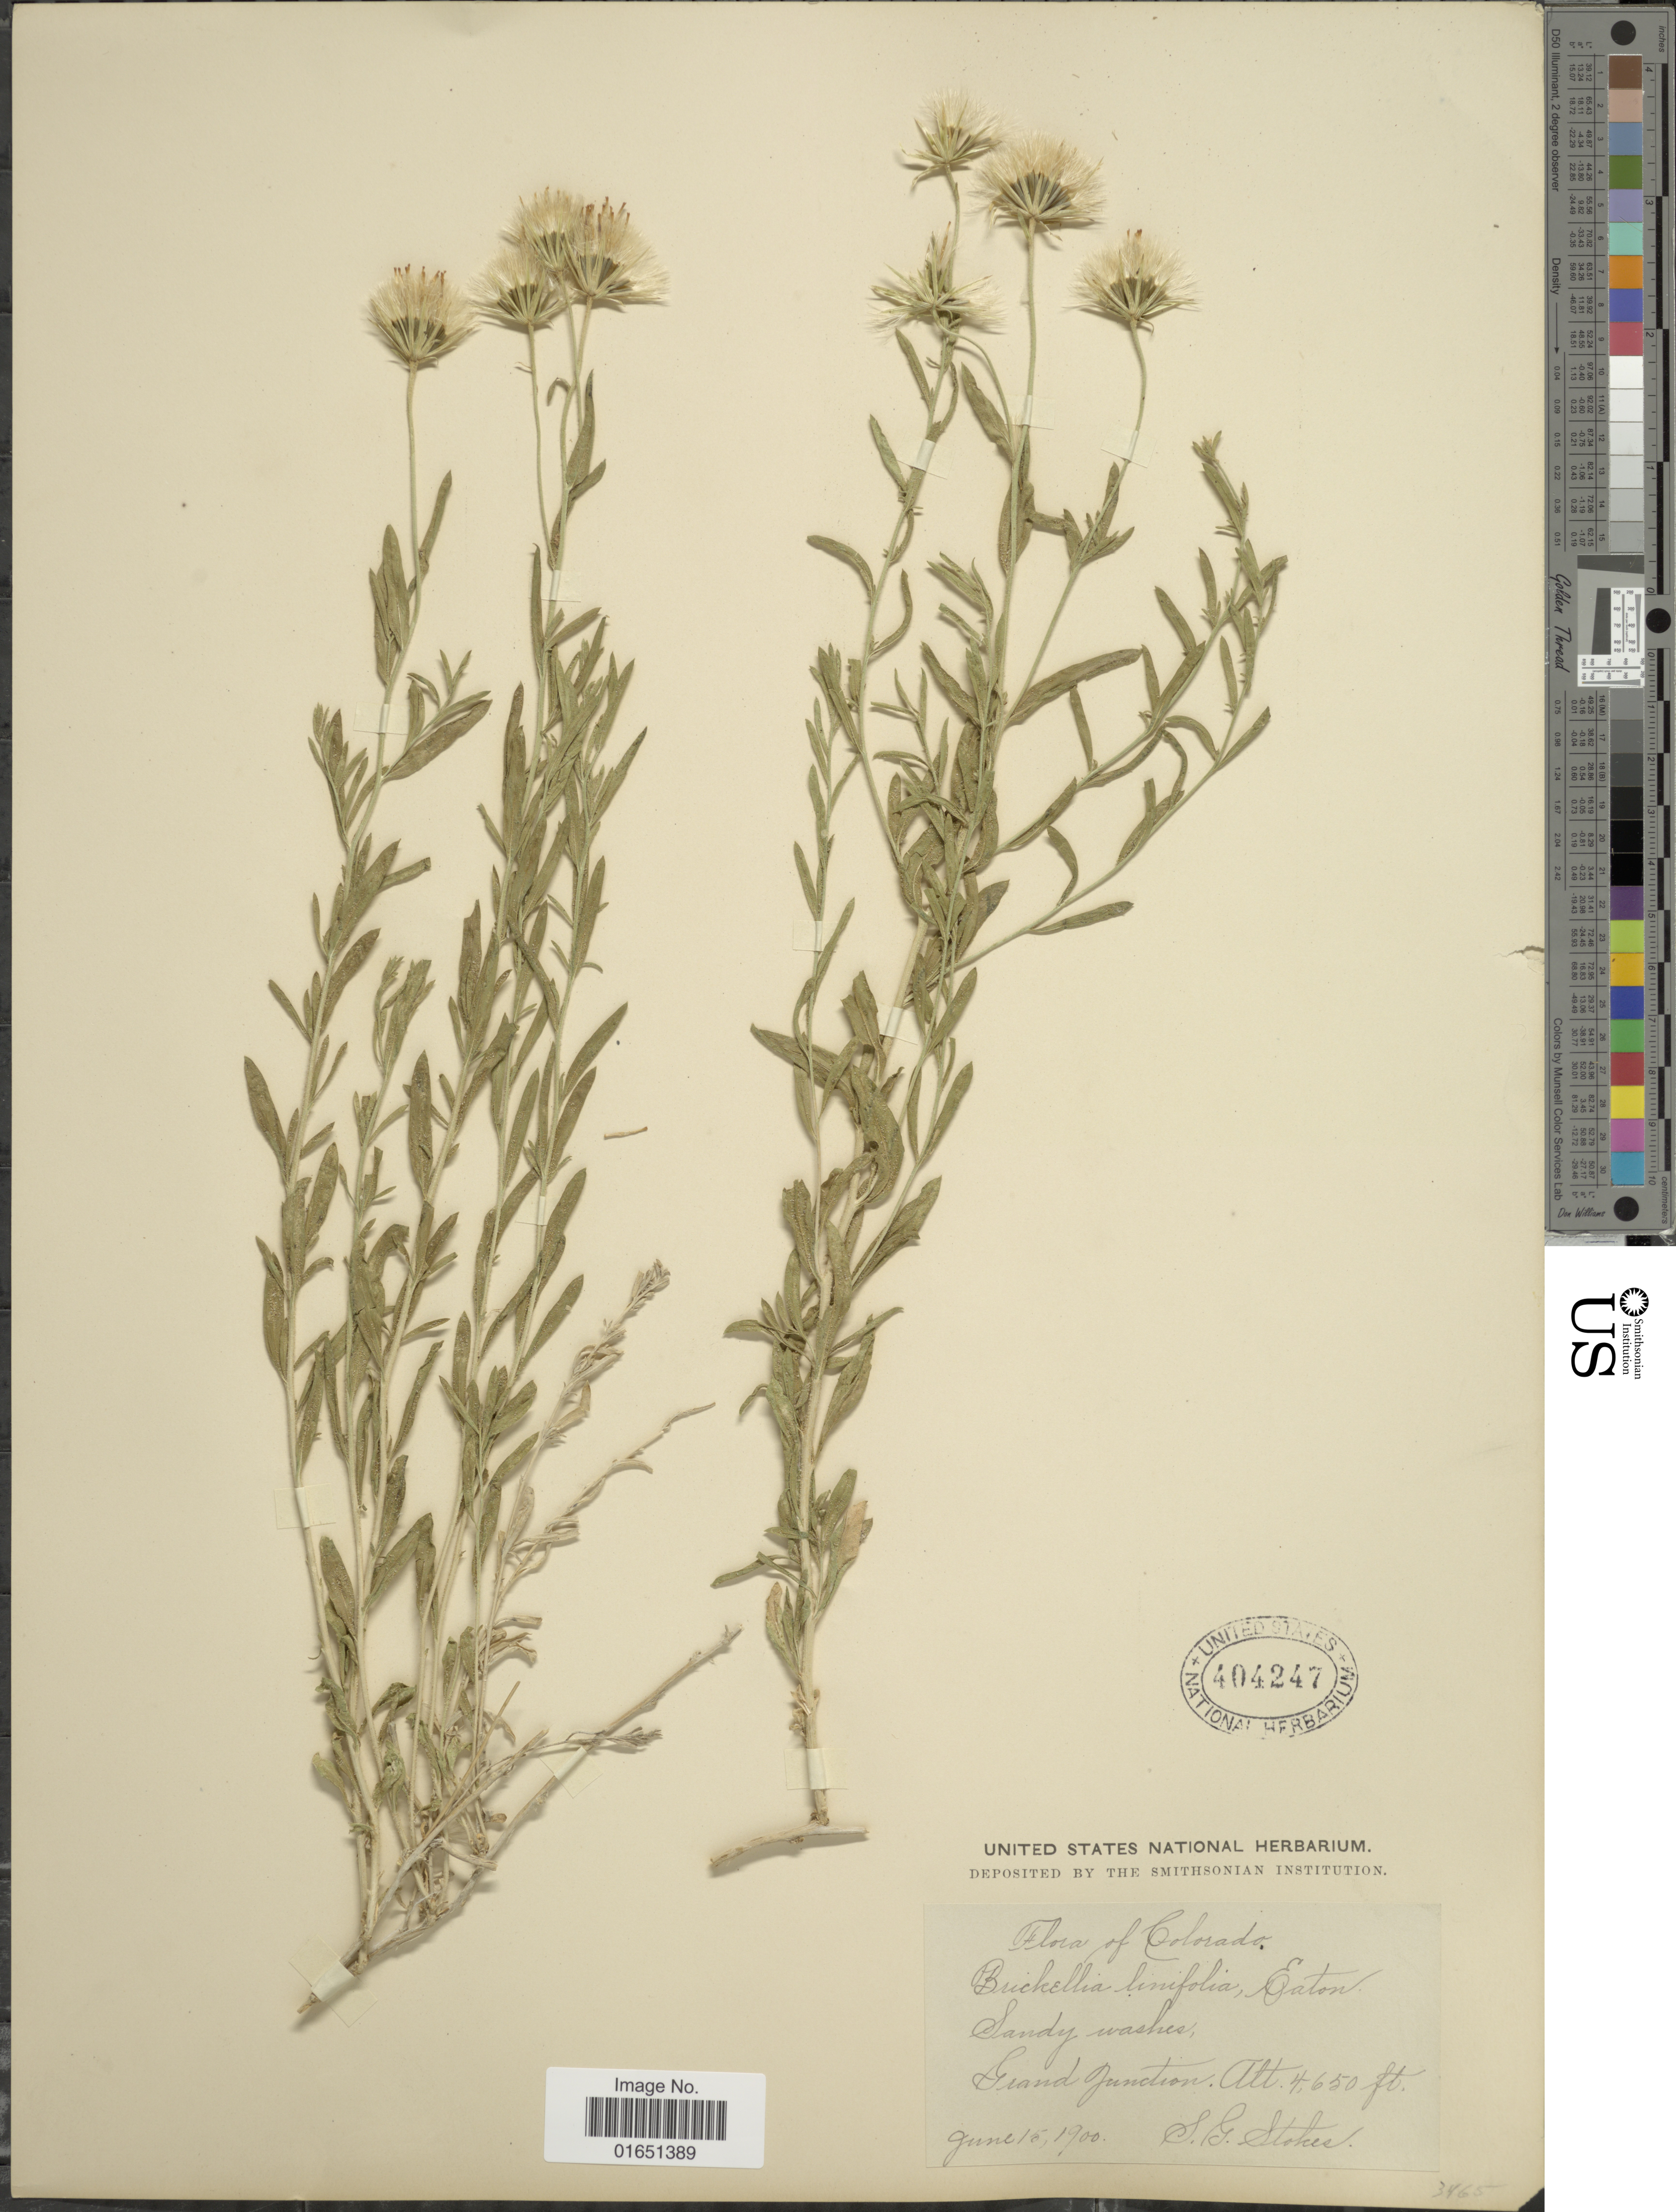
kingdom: Plantae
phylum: Tracheophyta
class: Magnoliopsida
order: Asterales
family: Asteraceae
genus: Brickellia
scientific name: Brickellia oblongifolia var. linifolia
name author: (D.C. Eaton) B.L. Rob.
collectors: S. G. Stokes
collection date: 1900-06-15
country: United States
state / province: Colorado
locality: Sandy washes, Grand Junction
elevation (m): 1417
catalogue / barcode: US 404247